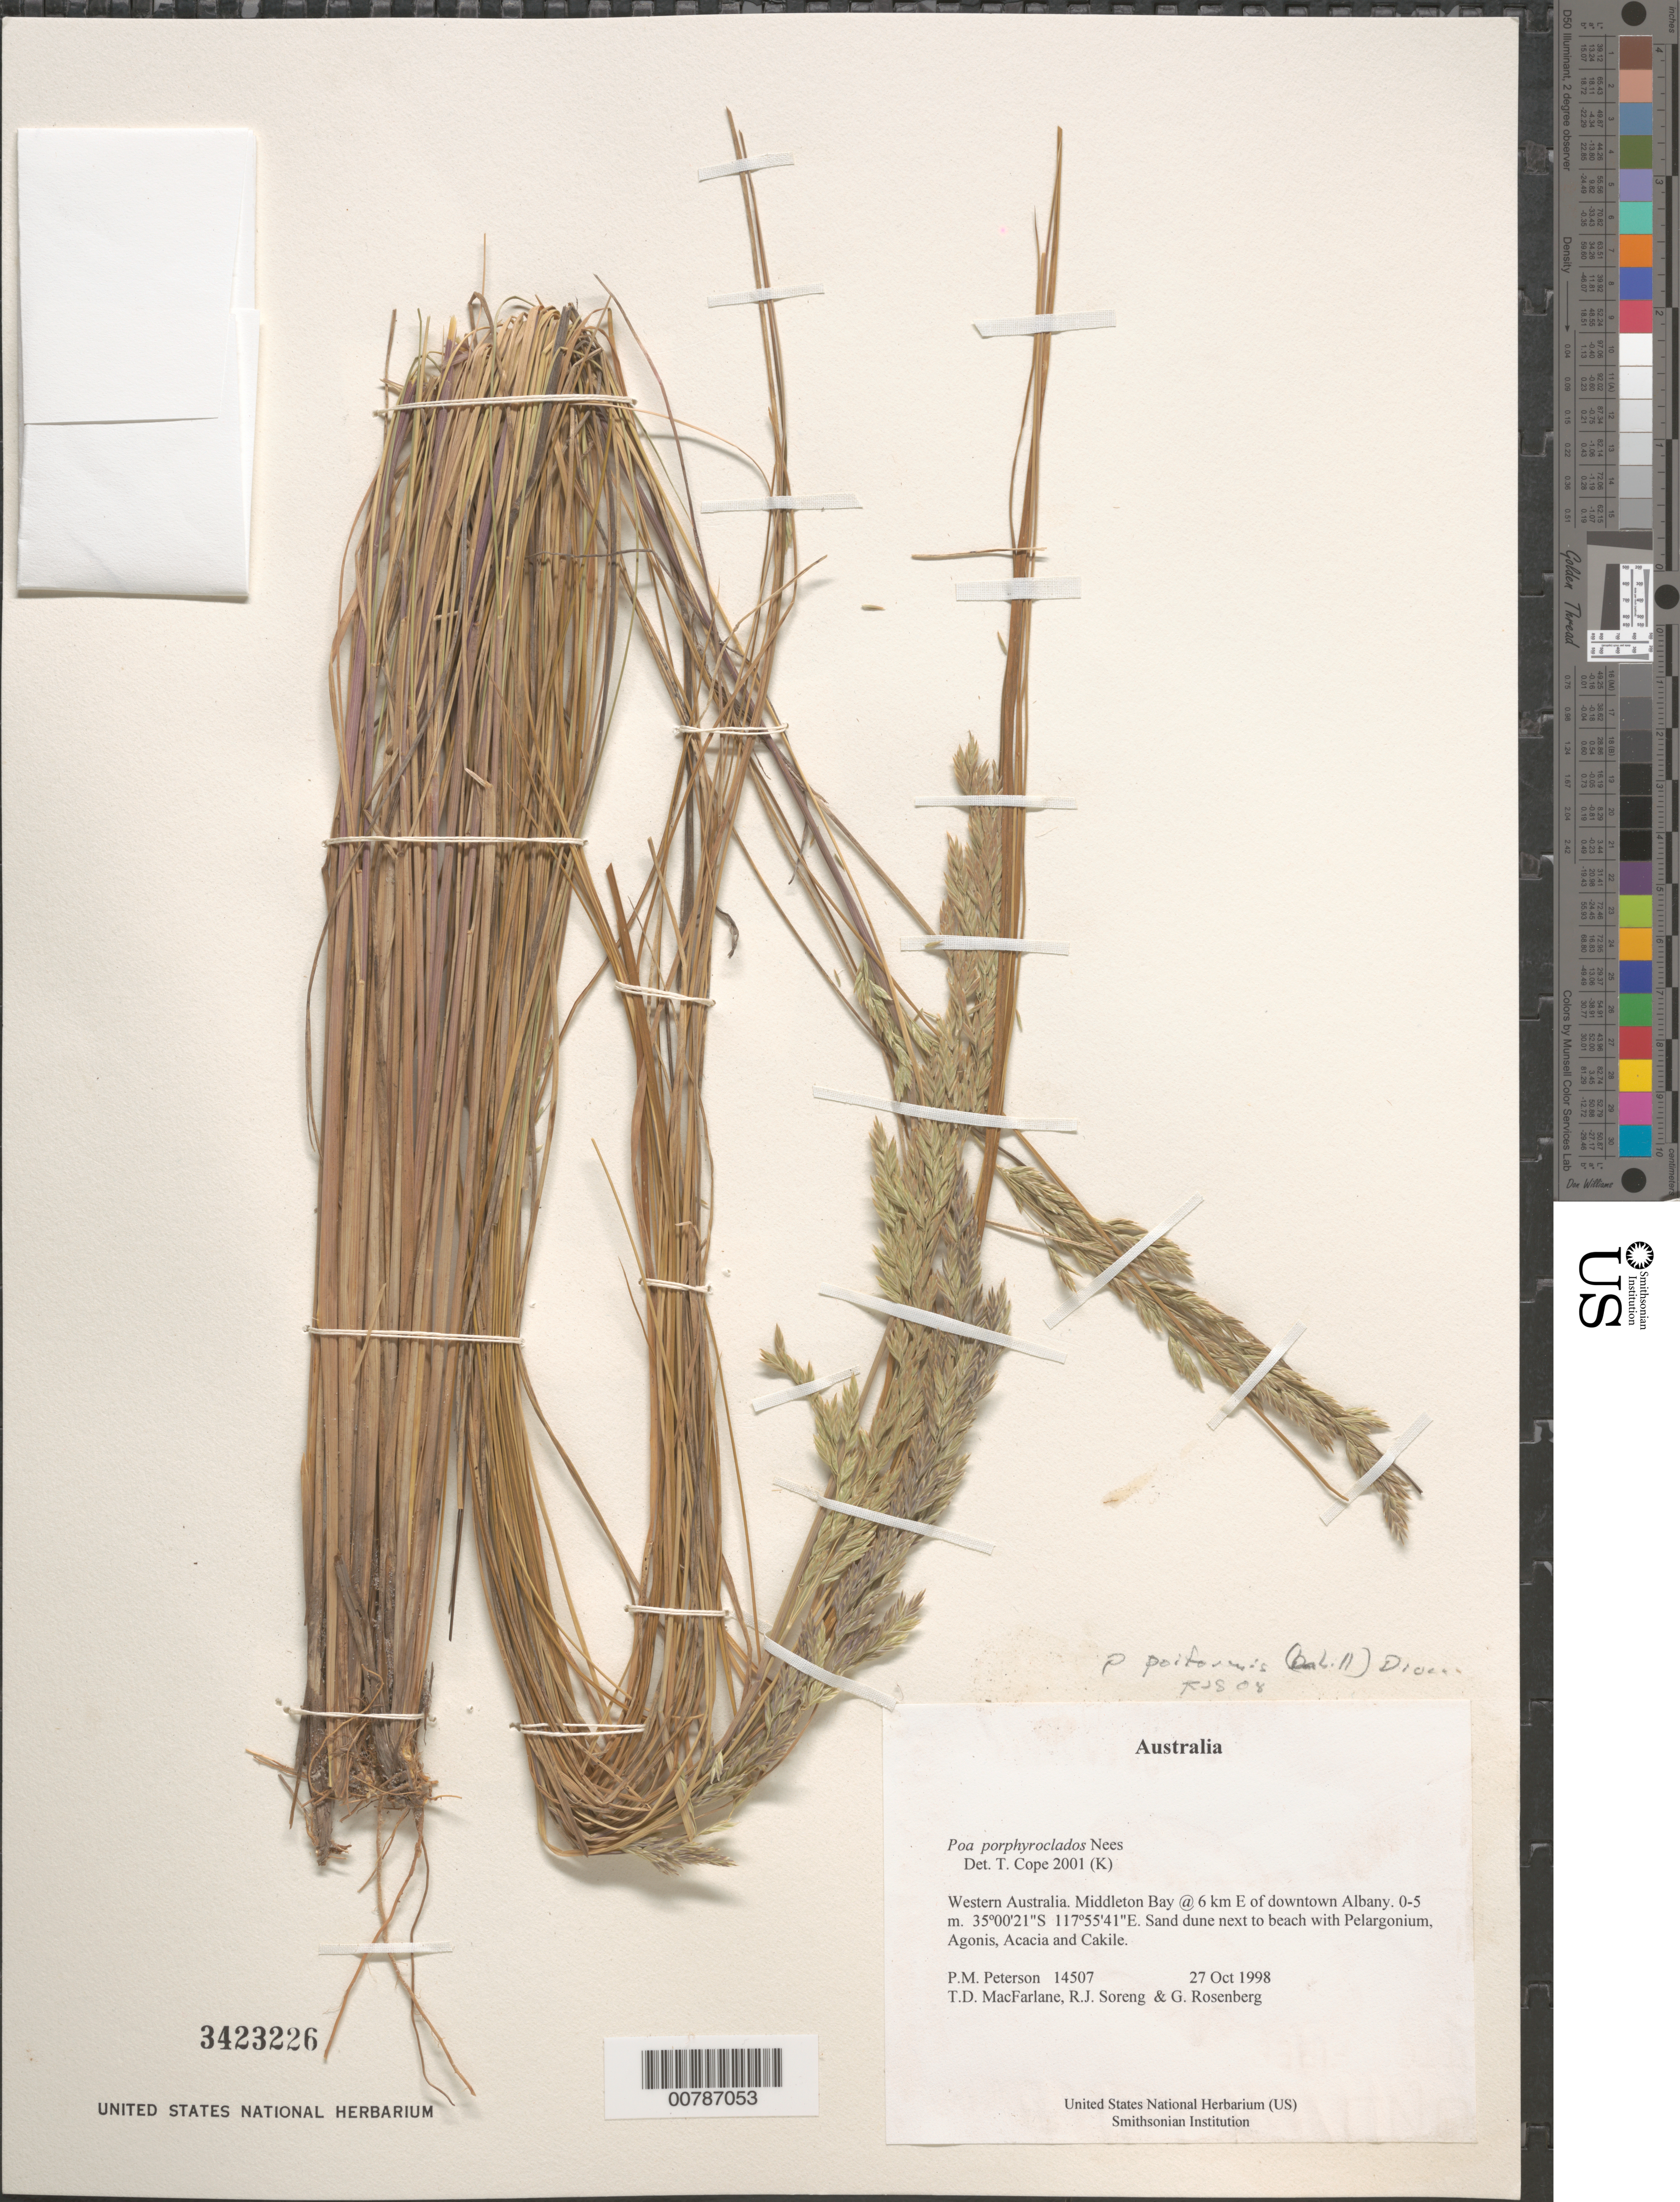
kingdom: Plantae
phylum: Tracheophyta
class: Liliopsida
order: Poales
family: Poaceae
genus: Poa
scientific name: Poa poiformis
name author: (Labill.) Druce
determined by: Soreng, Robert J., Research Associate (BOT), Smithsonian Institution - National Museum of Natural History (UNITED STATES)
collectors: P. M. Peterson, T. Macfarlane, R. J. Soreng & G. Rosenberg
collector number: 14507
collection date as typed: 27 Oct 1998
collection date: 1998-10-27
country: Australia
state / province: Western Australia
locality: Middleton Bay @ 6 km E of downtown Albany.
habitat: Sand dune next to beach with Pelargonium, Agonis, Acacia and Cakile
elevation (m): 0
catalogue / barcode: US 3423226